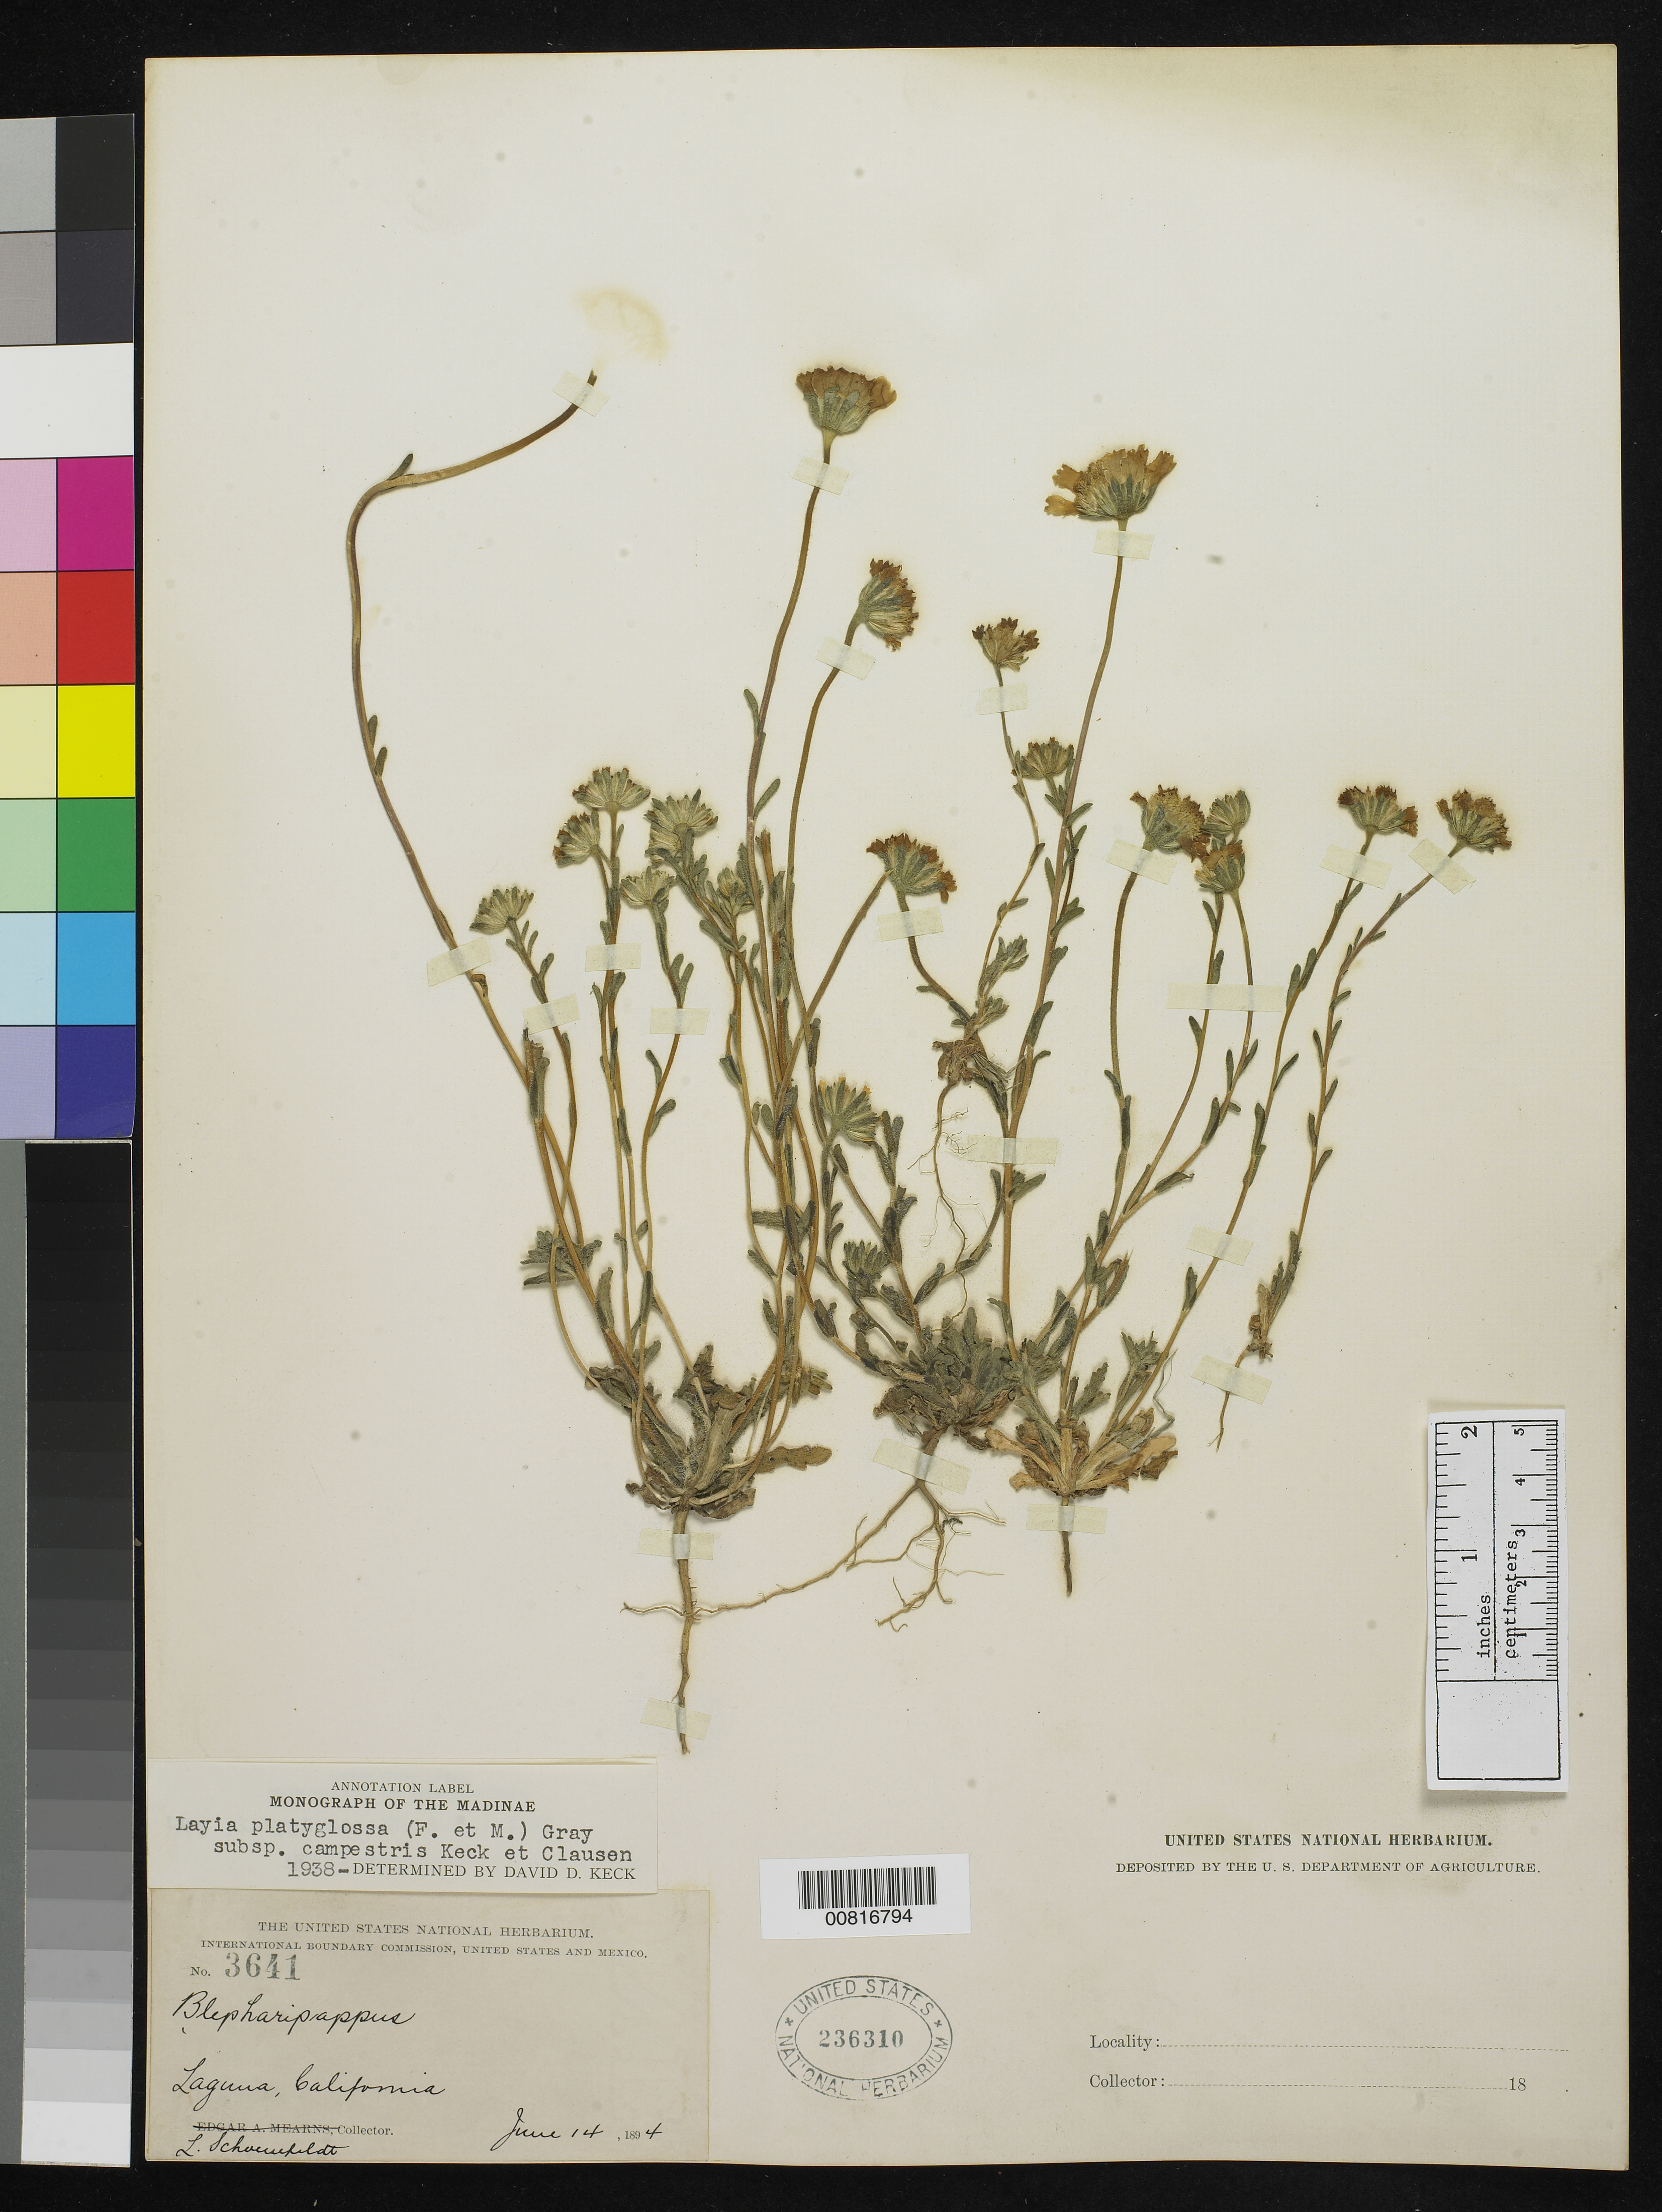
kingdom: Plantae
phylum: Tracheophyta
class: Magnoliopsida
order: Asterales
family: Asteraceae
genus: Layia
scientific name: Layia platyglossa subsp. campestris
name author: D.D. Keck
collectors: L. Schoenfeldt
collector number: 3641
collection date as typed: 14 Jun 1894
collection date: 1894-06-14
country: United States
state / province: California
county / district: Orange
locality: Laguna, California.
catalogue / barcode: US 236310